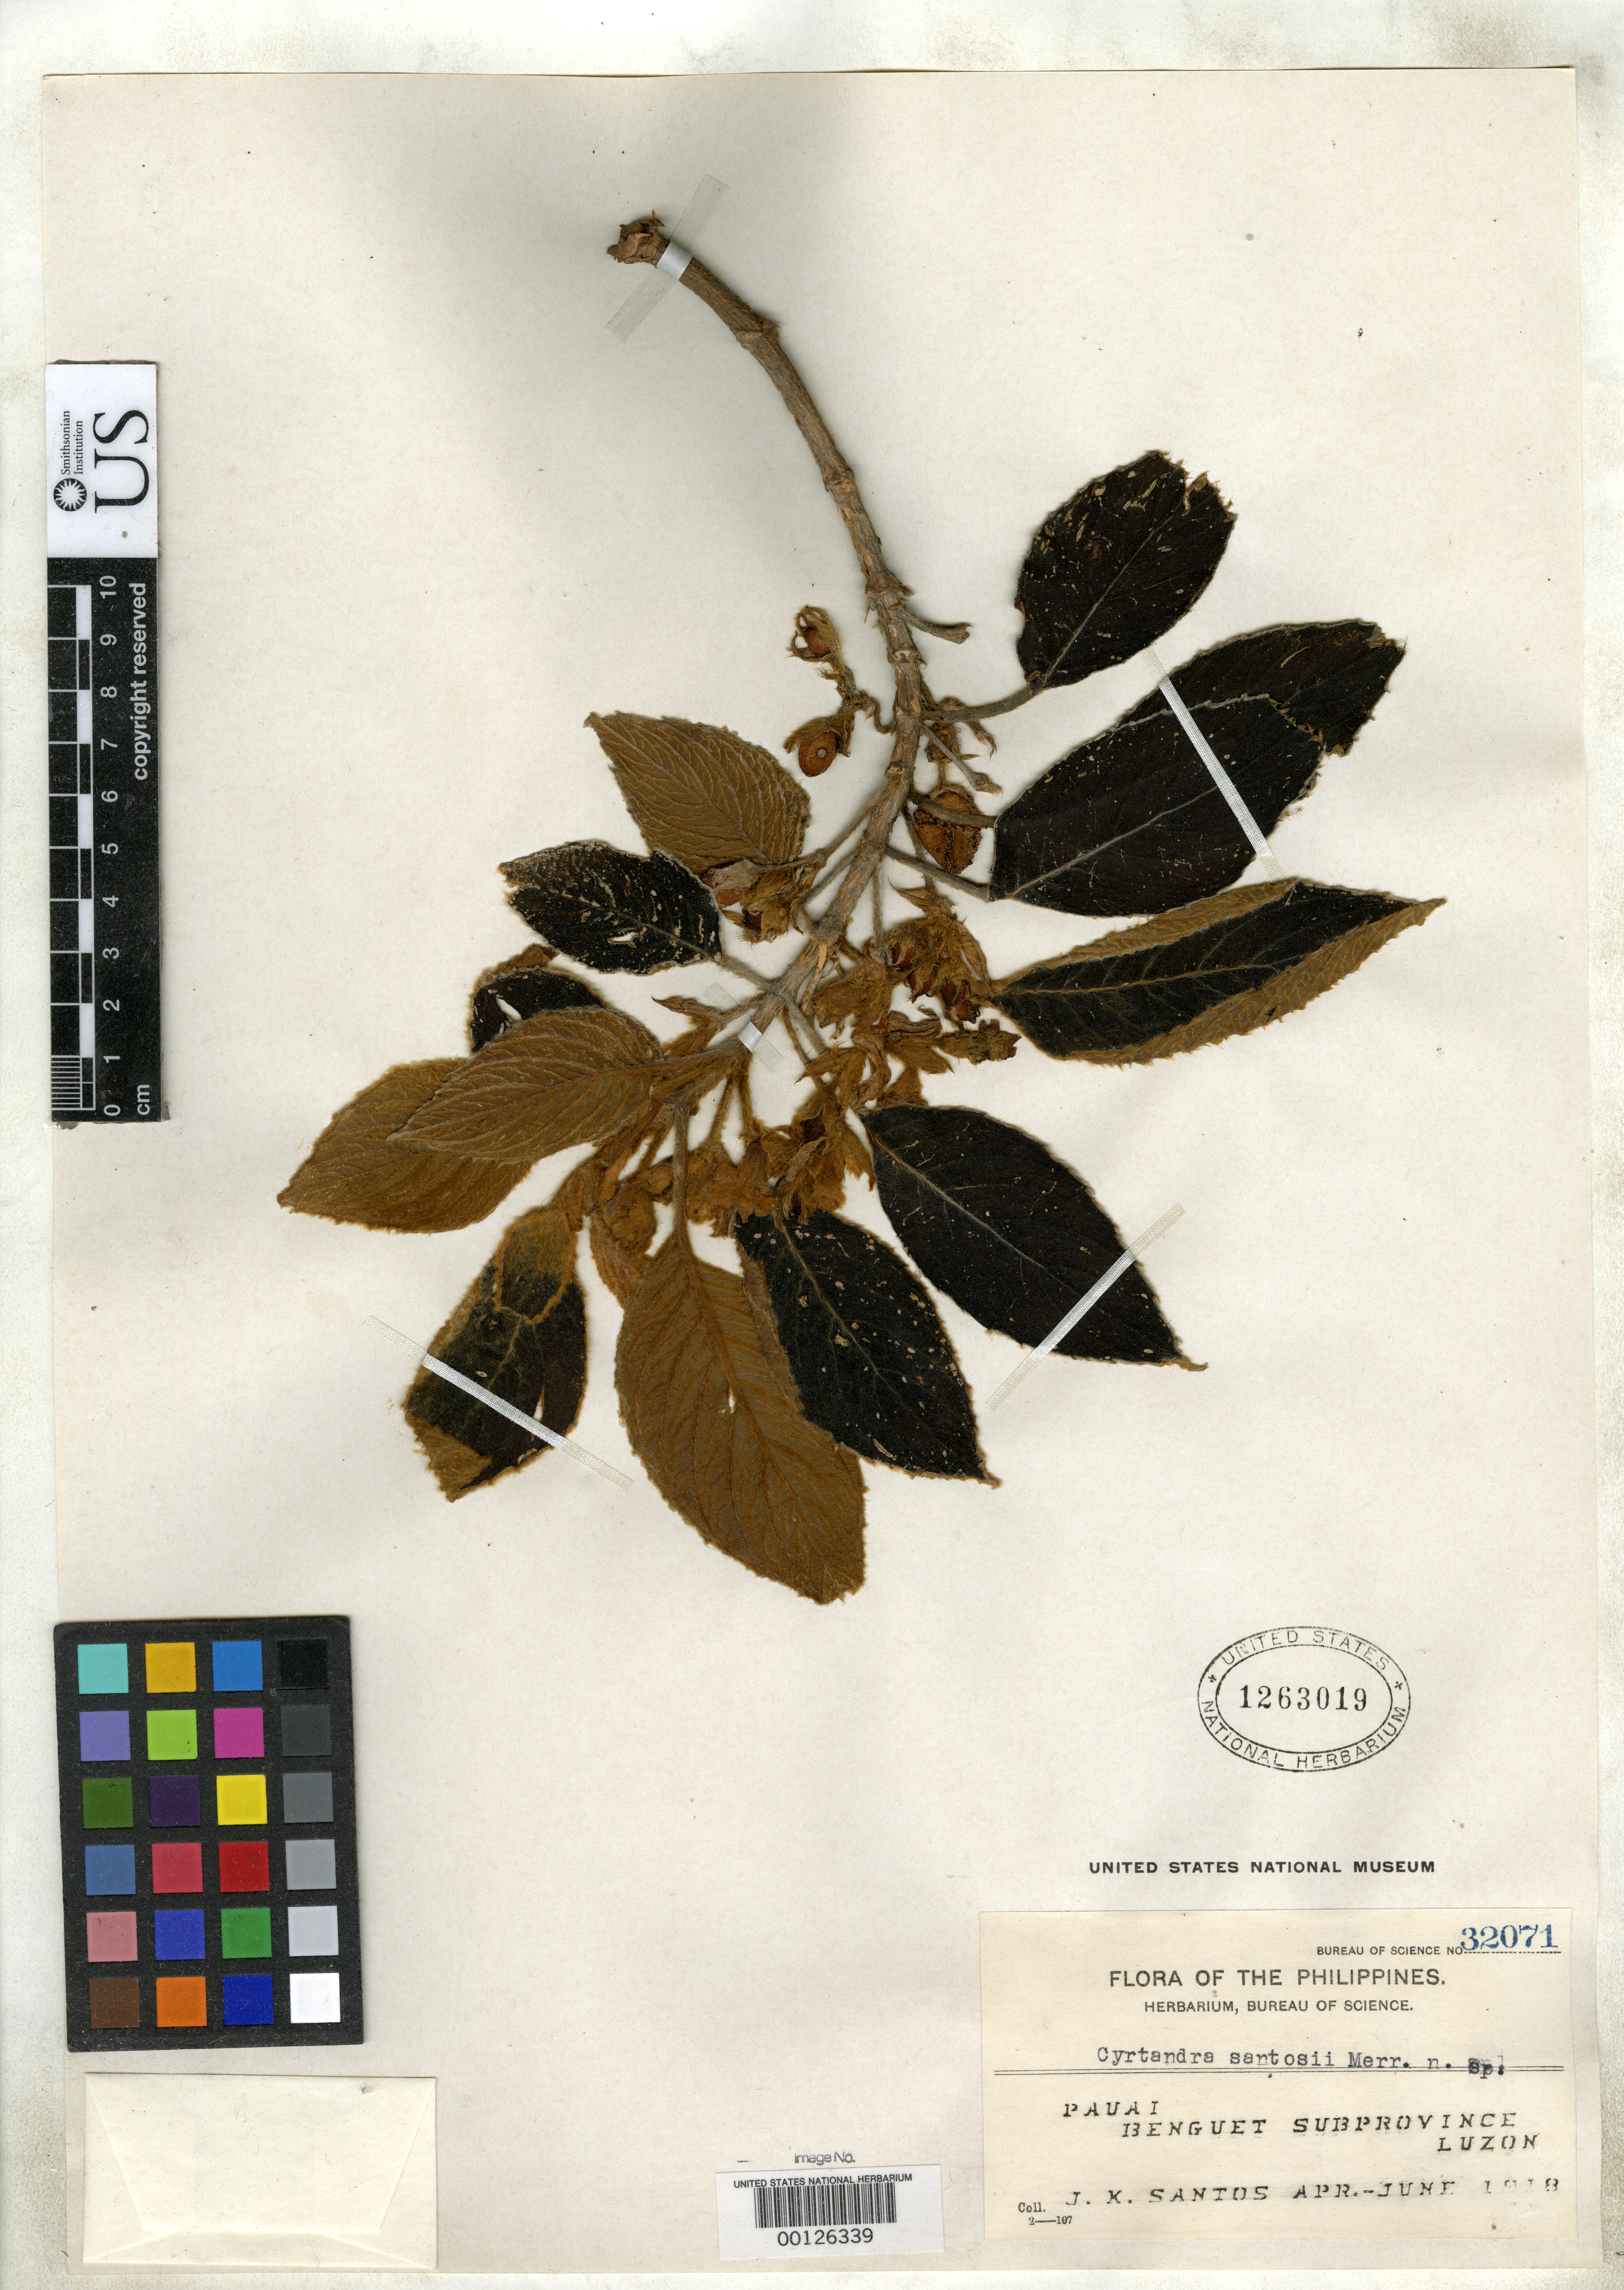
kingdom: Plantae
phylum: Tracheophyta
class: Magnoliopsida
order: Lamiales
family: Gesneriaceae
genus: Cyrtandra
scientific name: Cyrtandra santosii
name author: Merr.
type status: Isolectotype; Type Collection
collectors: J. K. Santos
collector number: Bur. Sci. 32071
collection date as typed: Apr 1918 to -- Jun 1918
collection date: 1918-04/1918-06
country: Philippines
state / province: Ilocos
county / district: Ilocos Norte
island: Luzon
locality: Pauai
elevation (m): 2000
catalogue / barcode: US 1263019